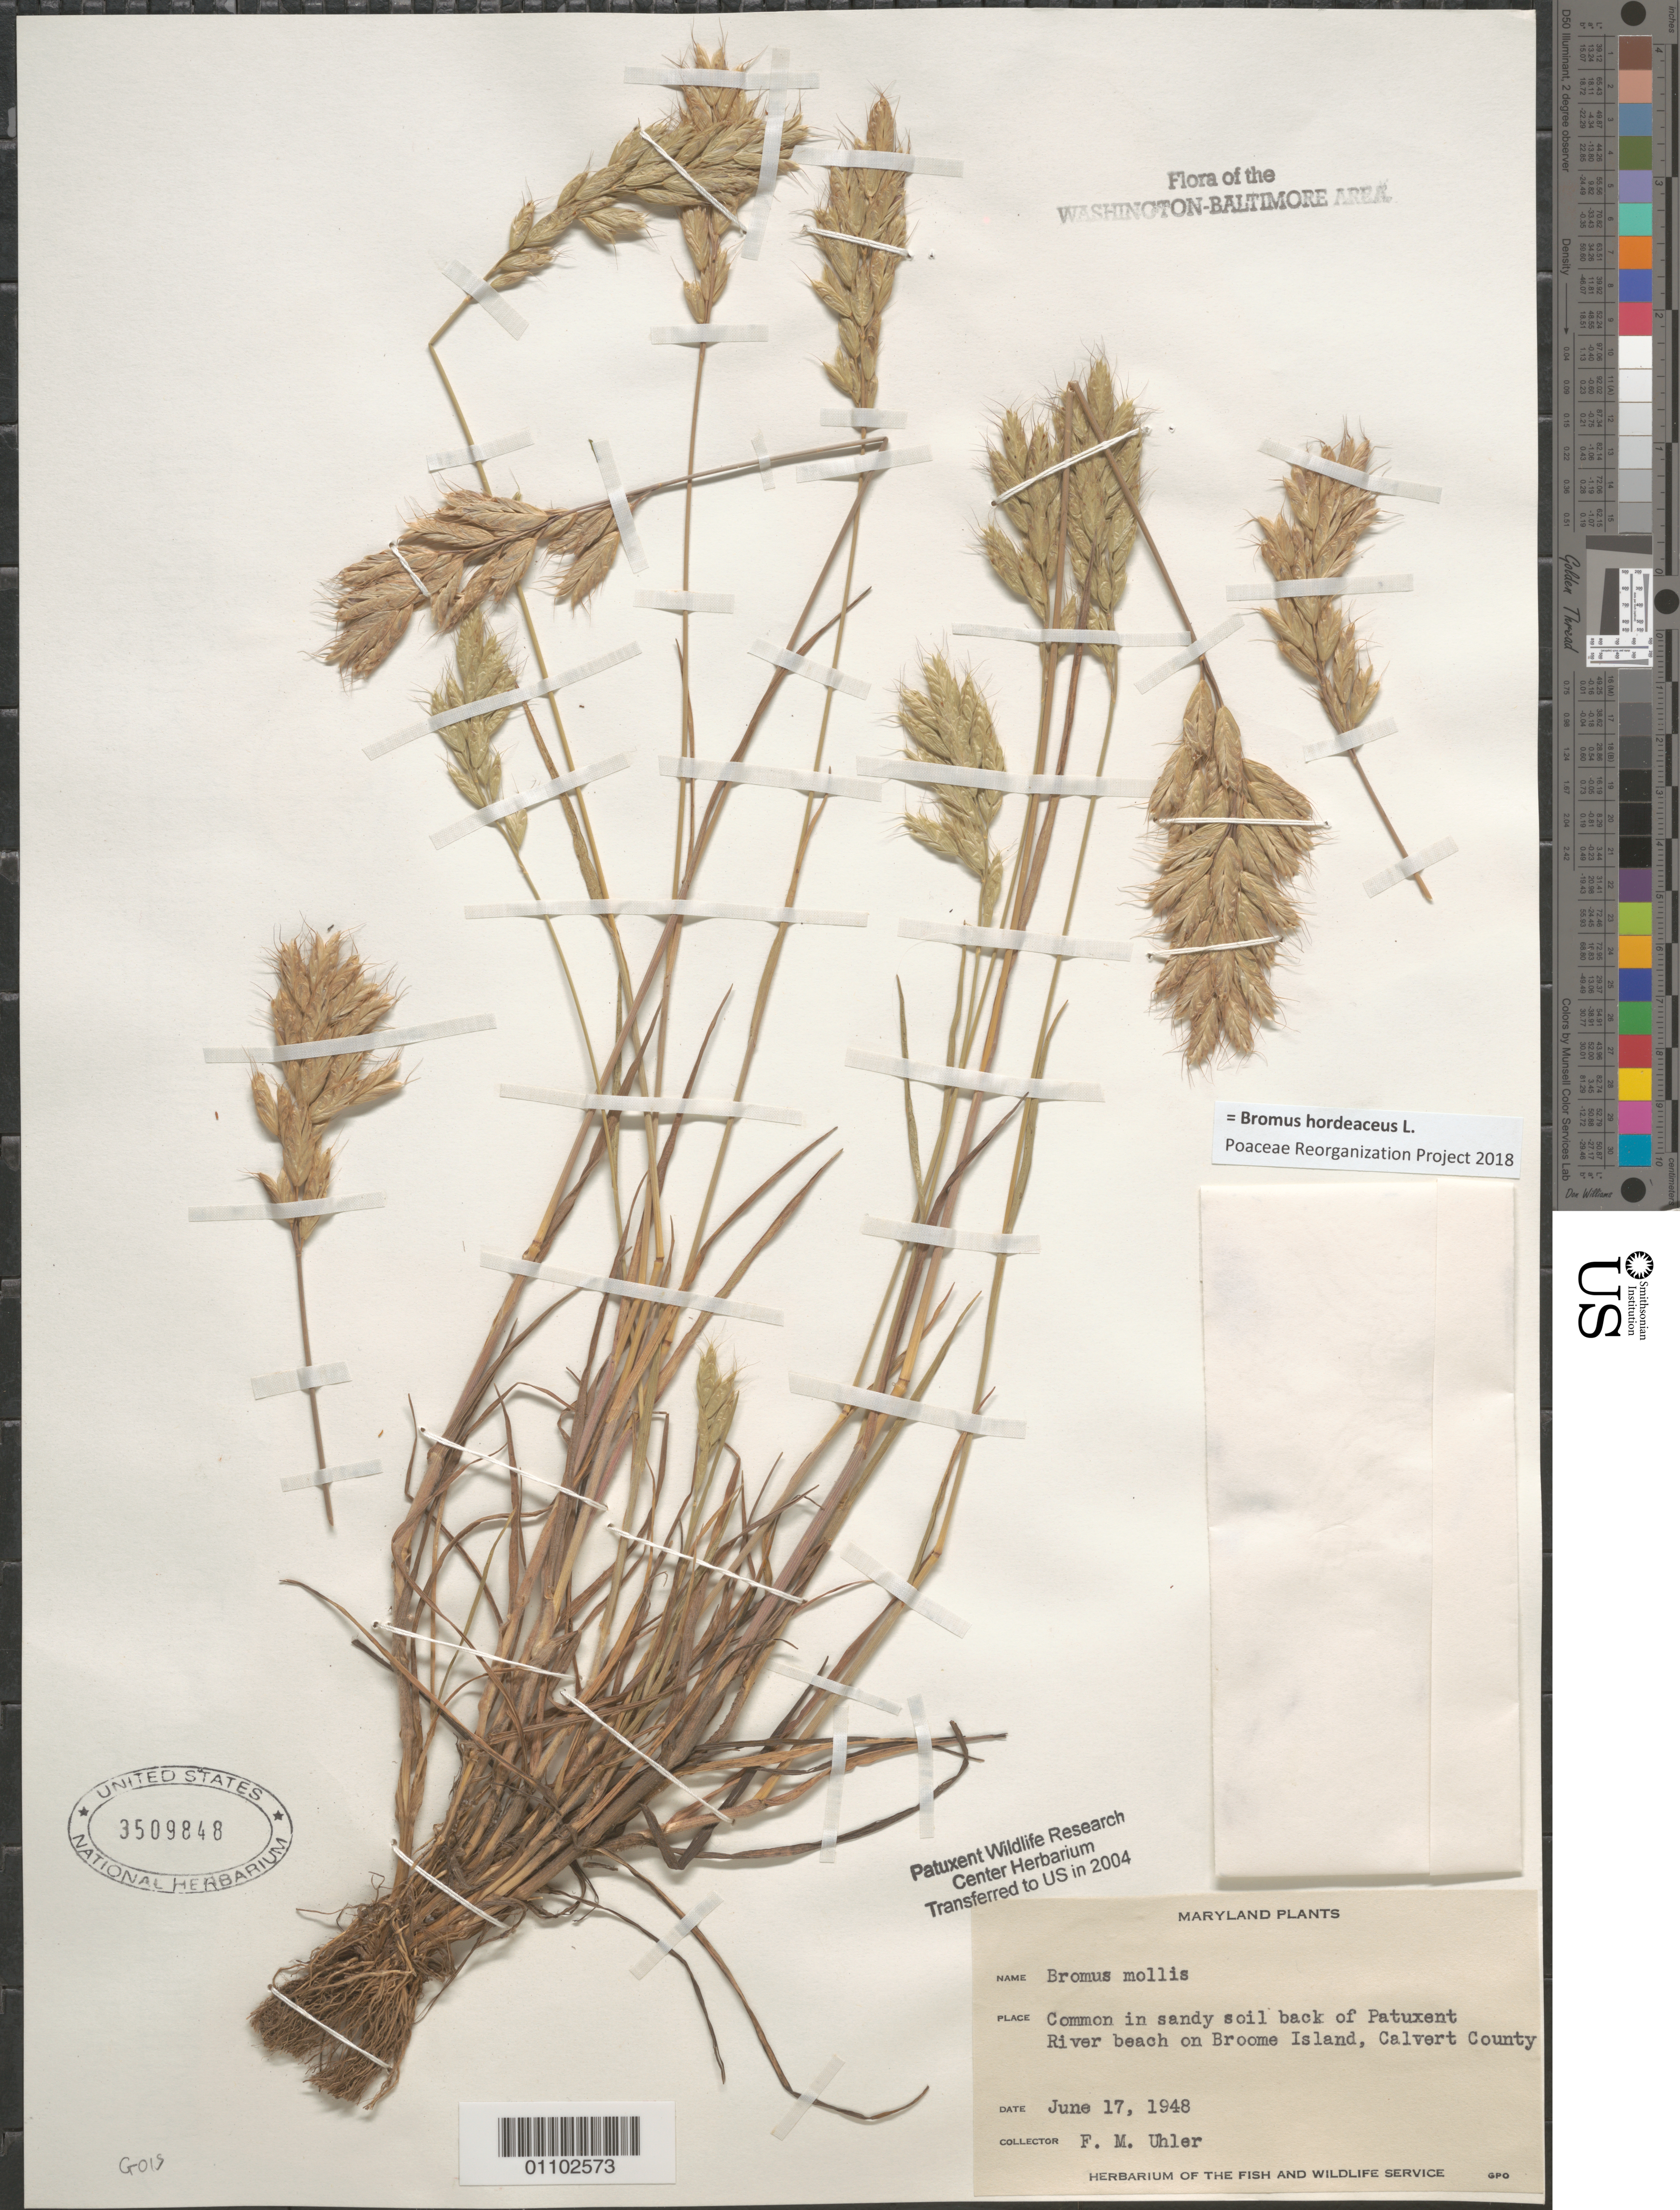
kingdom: Plantae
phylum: Tracheophyta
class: Liliopsida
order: Poales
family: Poaceae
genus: Bromus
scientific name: Bromus hordeaceus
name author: L.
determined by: Poaceae Reorganization Project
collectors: F. M. Uhler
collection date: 1948-06-17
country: United States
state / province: Maryland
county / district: Calvert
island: Broome Island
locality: Patuxent River beach on Broome Island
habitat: Common in sandy soil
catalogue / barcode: US 3519848